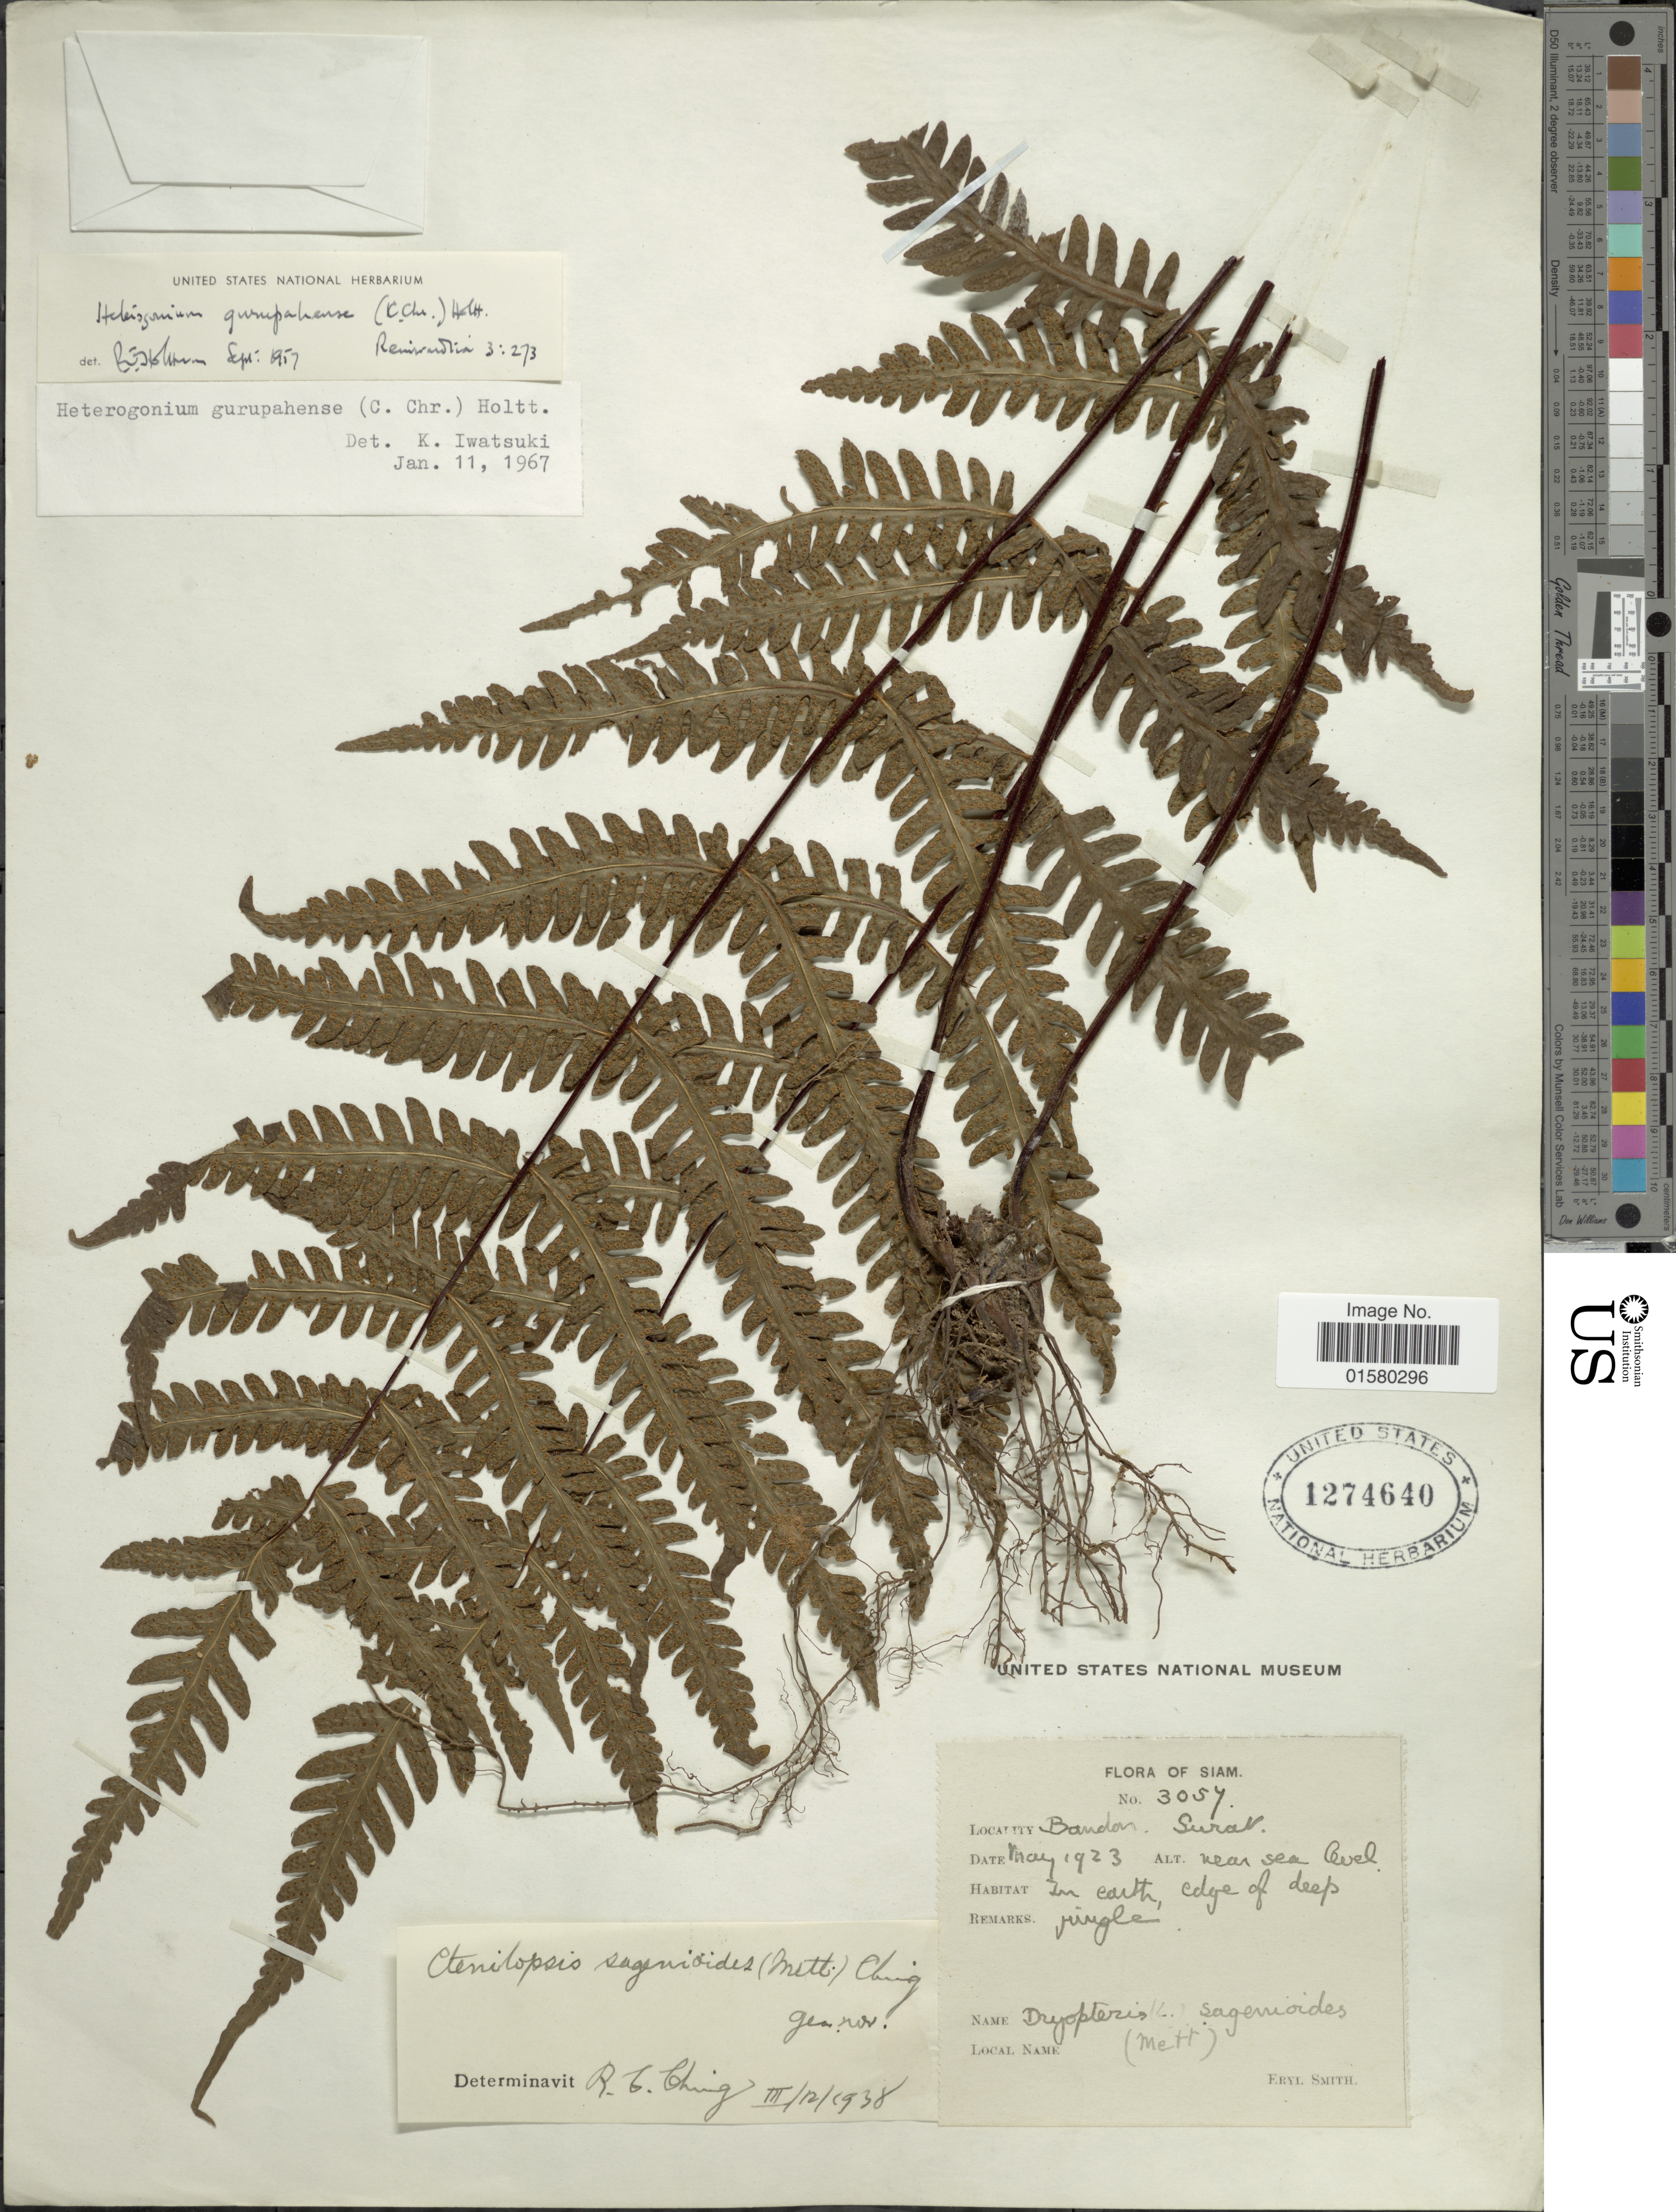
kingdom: Plantae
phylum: Tracheophyta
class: Polypodiopsida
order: Polypodiales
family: Tectariaceae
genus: Tectaria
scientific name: Tectaria gurupahensis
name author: (C. Chr. ex Kjellb. & C. Chr.)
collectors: C. E. Smith Jr.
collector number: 3057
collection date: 1923-05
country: Thailand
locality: Siam, Bandon,Surat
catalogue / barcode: US 1274640